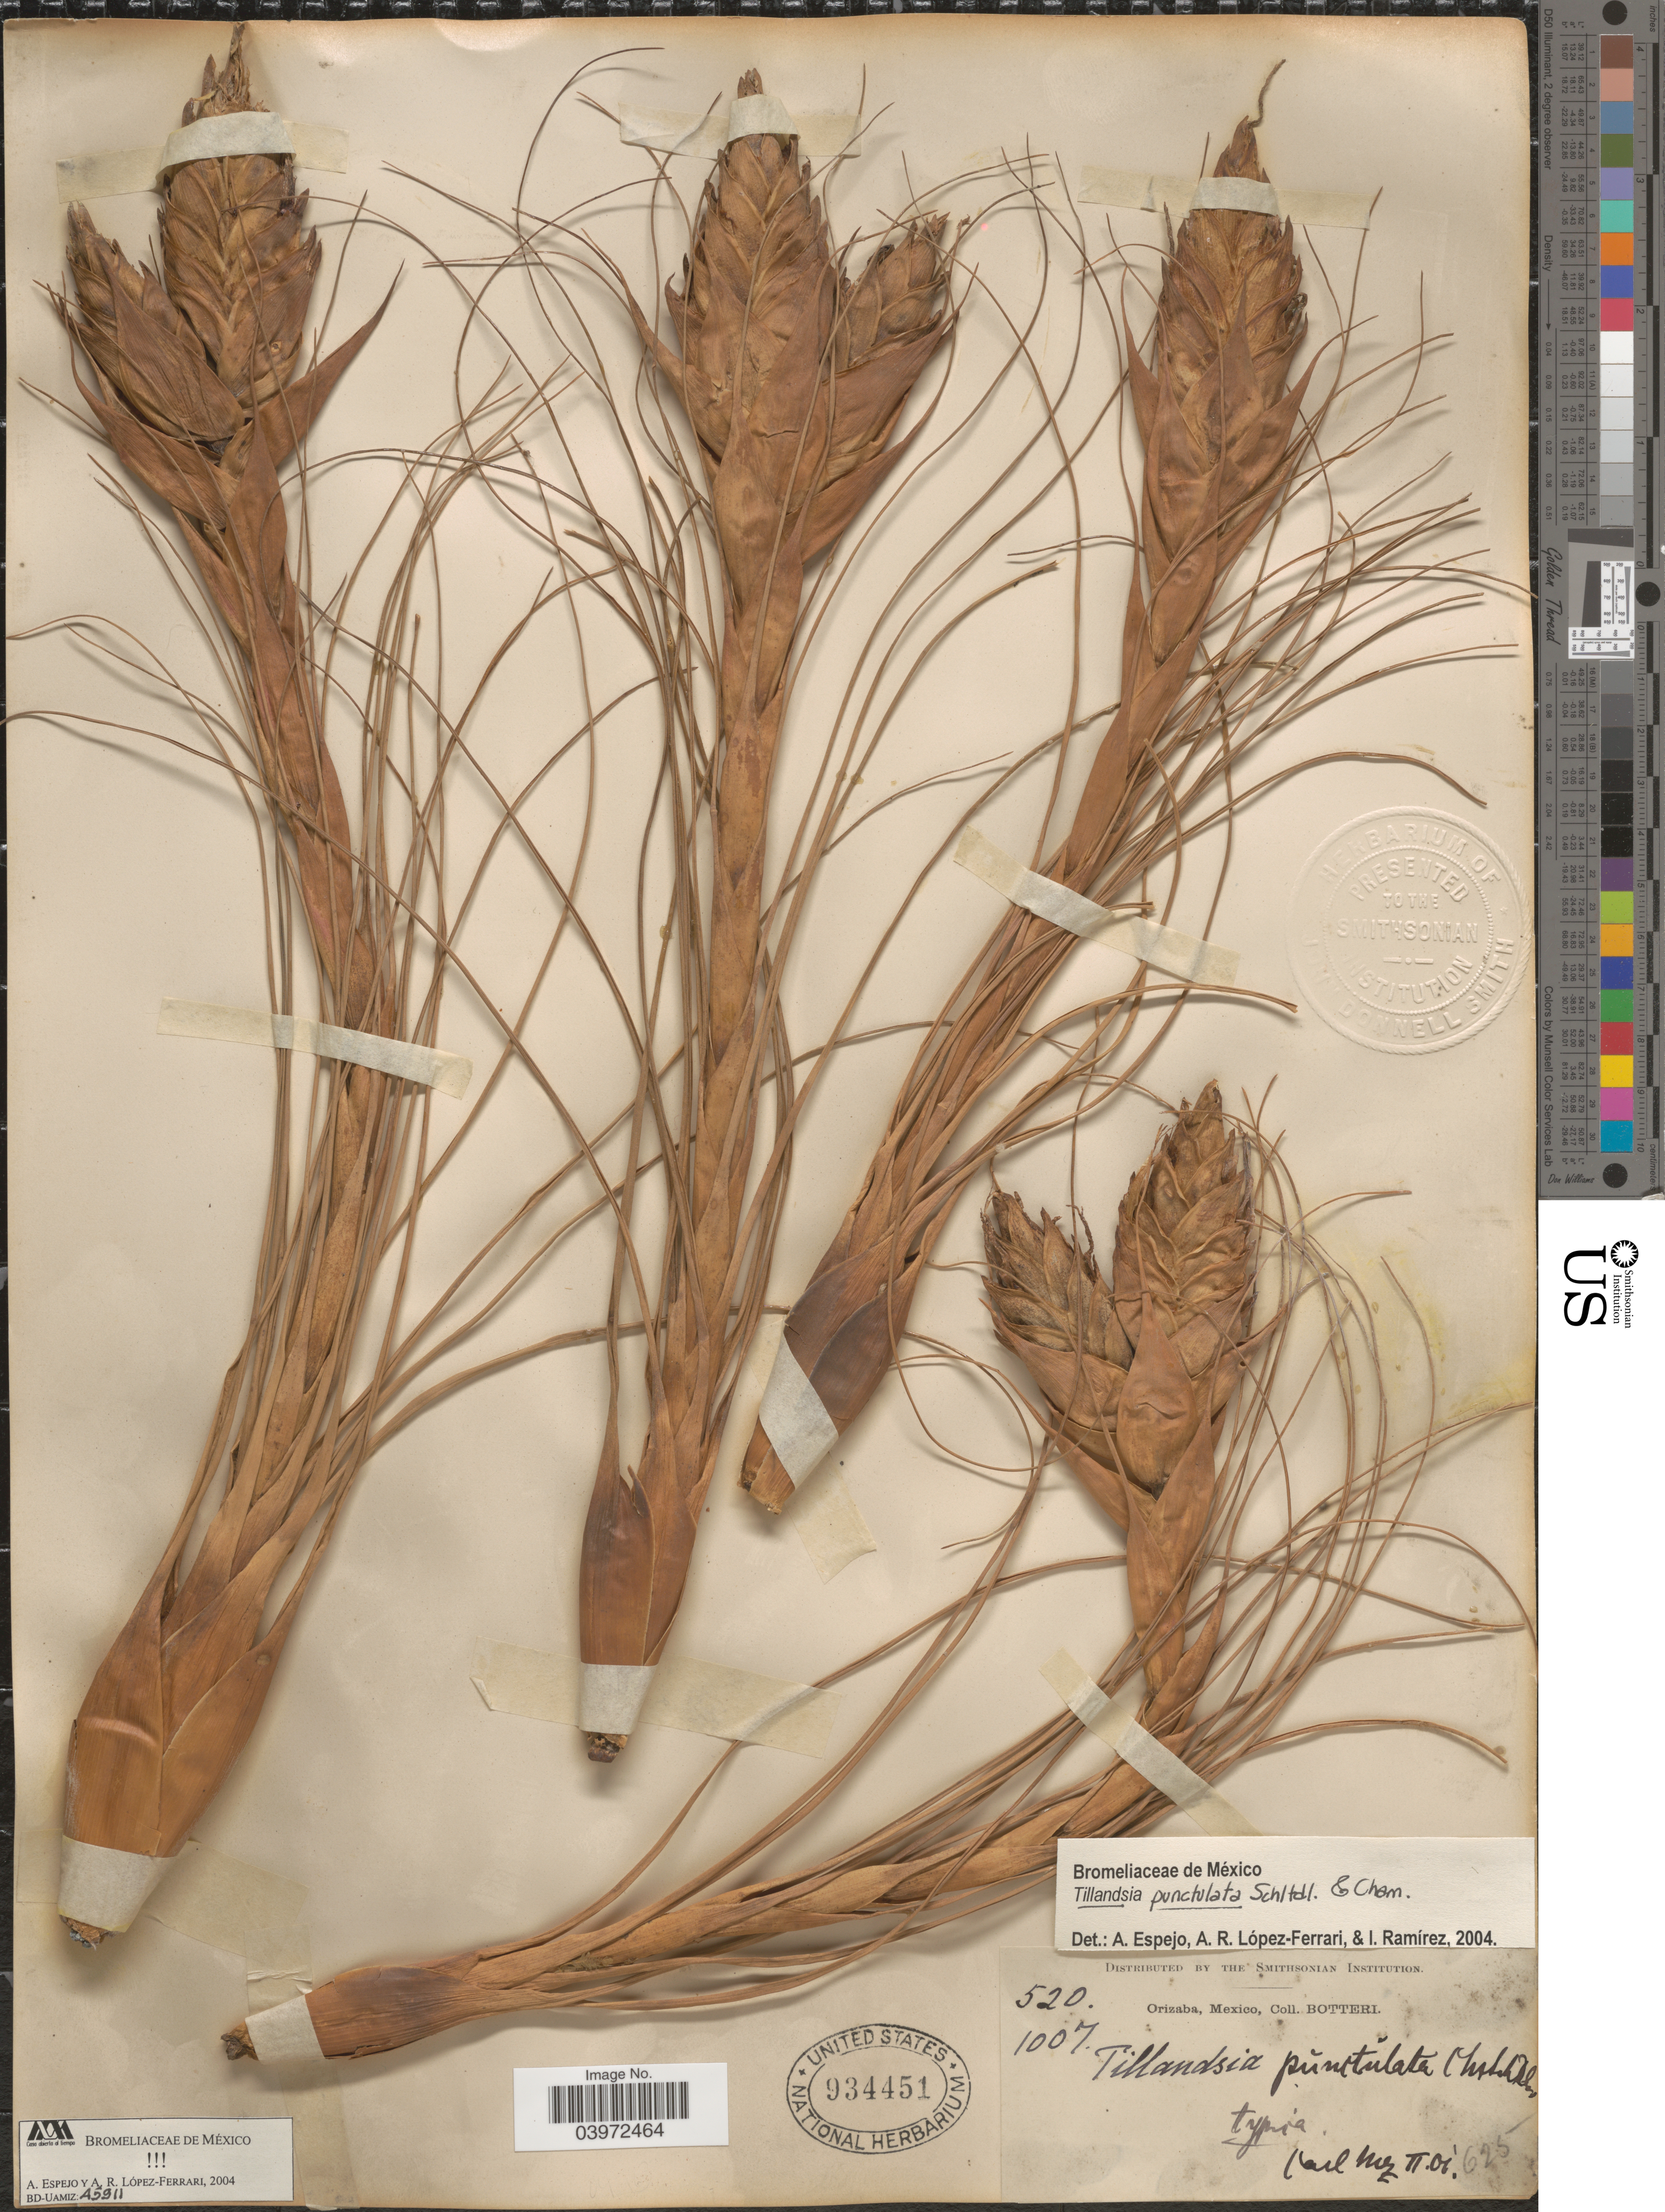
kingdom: Plantae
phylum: Tracheophyta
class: Liliopsida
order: Poales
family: Bromeliaceae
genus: Tillandsia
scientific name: Tillandsia punctulata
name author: Schltdl. & Cham.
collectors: -. Botteri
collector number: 520/1007?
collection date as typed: Transcribed d/m/y: /2/1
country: Mexico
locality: Orizaba.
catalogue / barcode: US 934451